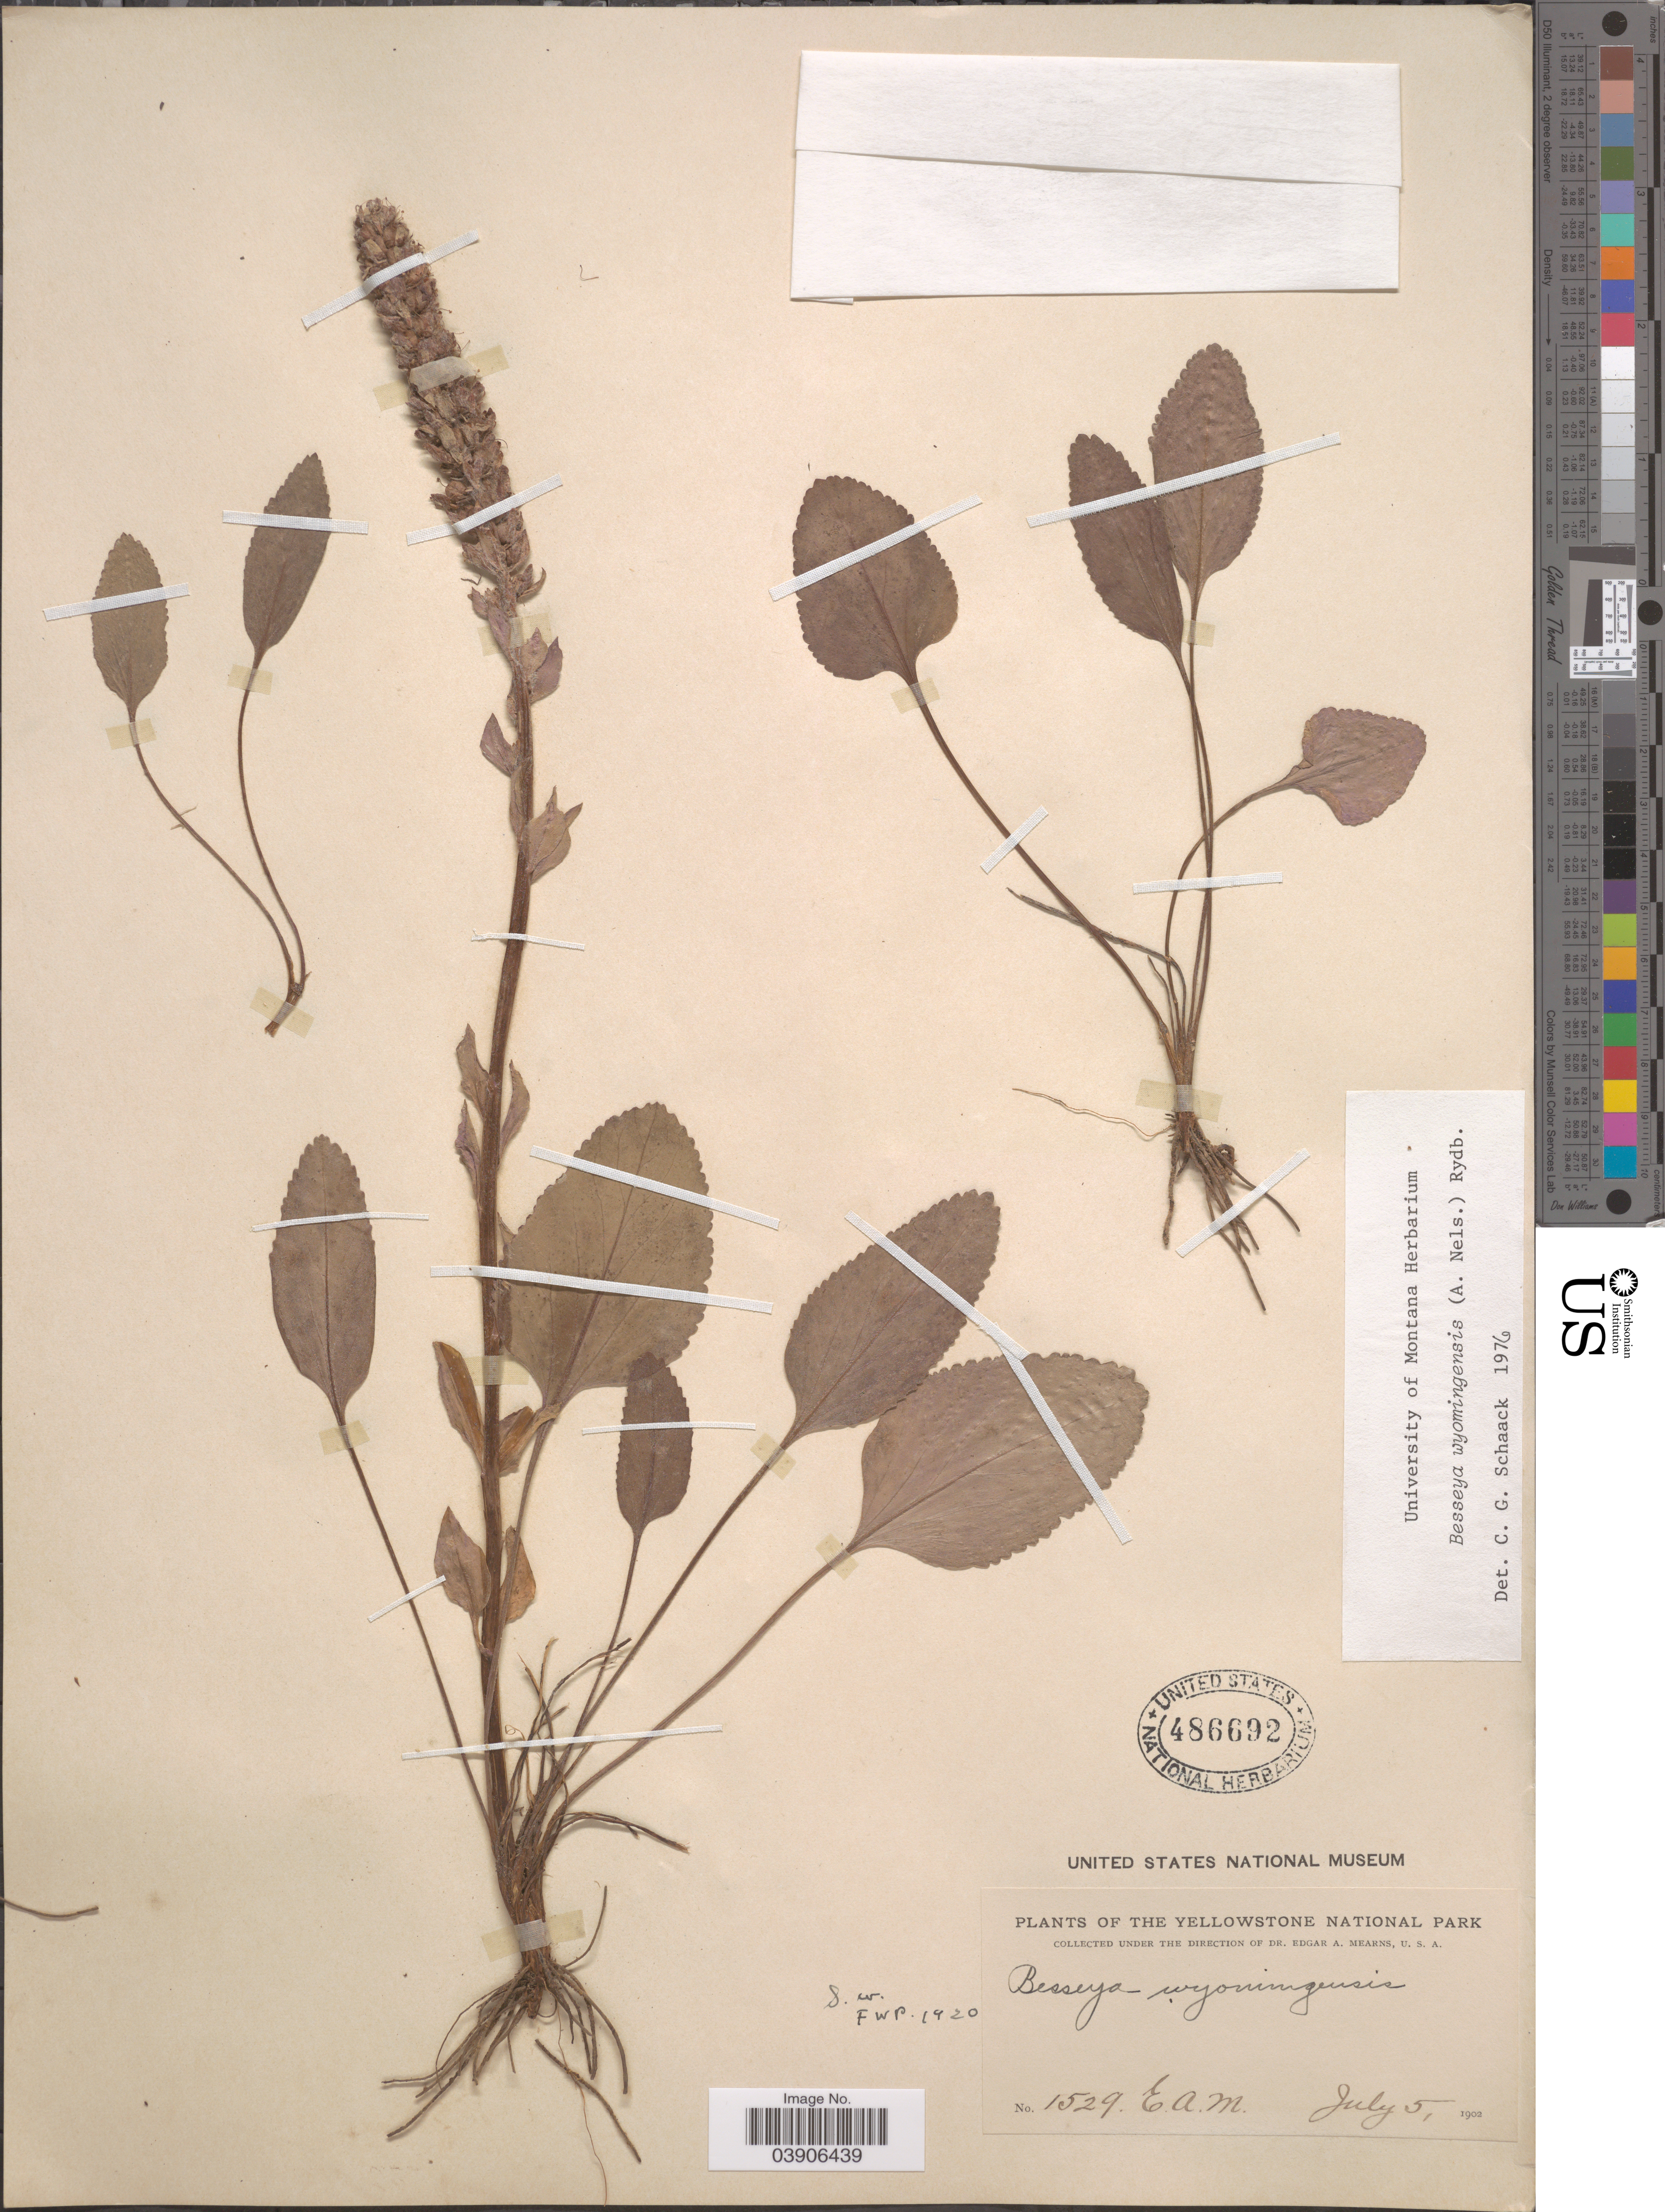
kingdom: Plantae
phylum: Tracheophyta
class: Magnoliopsida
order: Lamiales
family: Plantaginaceae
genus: Synthyris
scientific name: Synthyris wyomingensis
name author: A. Heller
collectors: E. A. Mearns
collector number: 1529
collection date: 1902-07-05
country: United States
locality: The Yellowstone National Park.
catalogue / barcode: US 486692